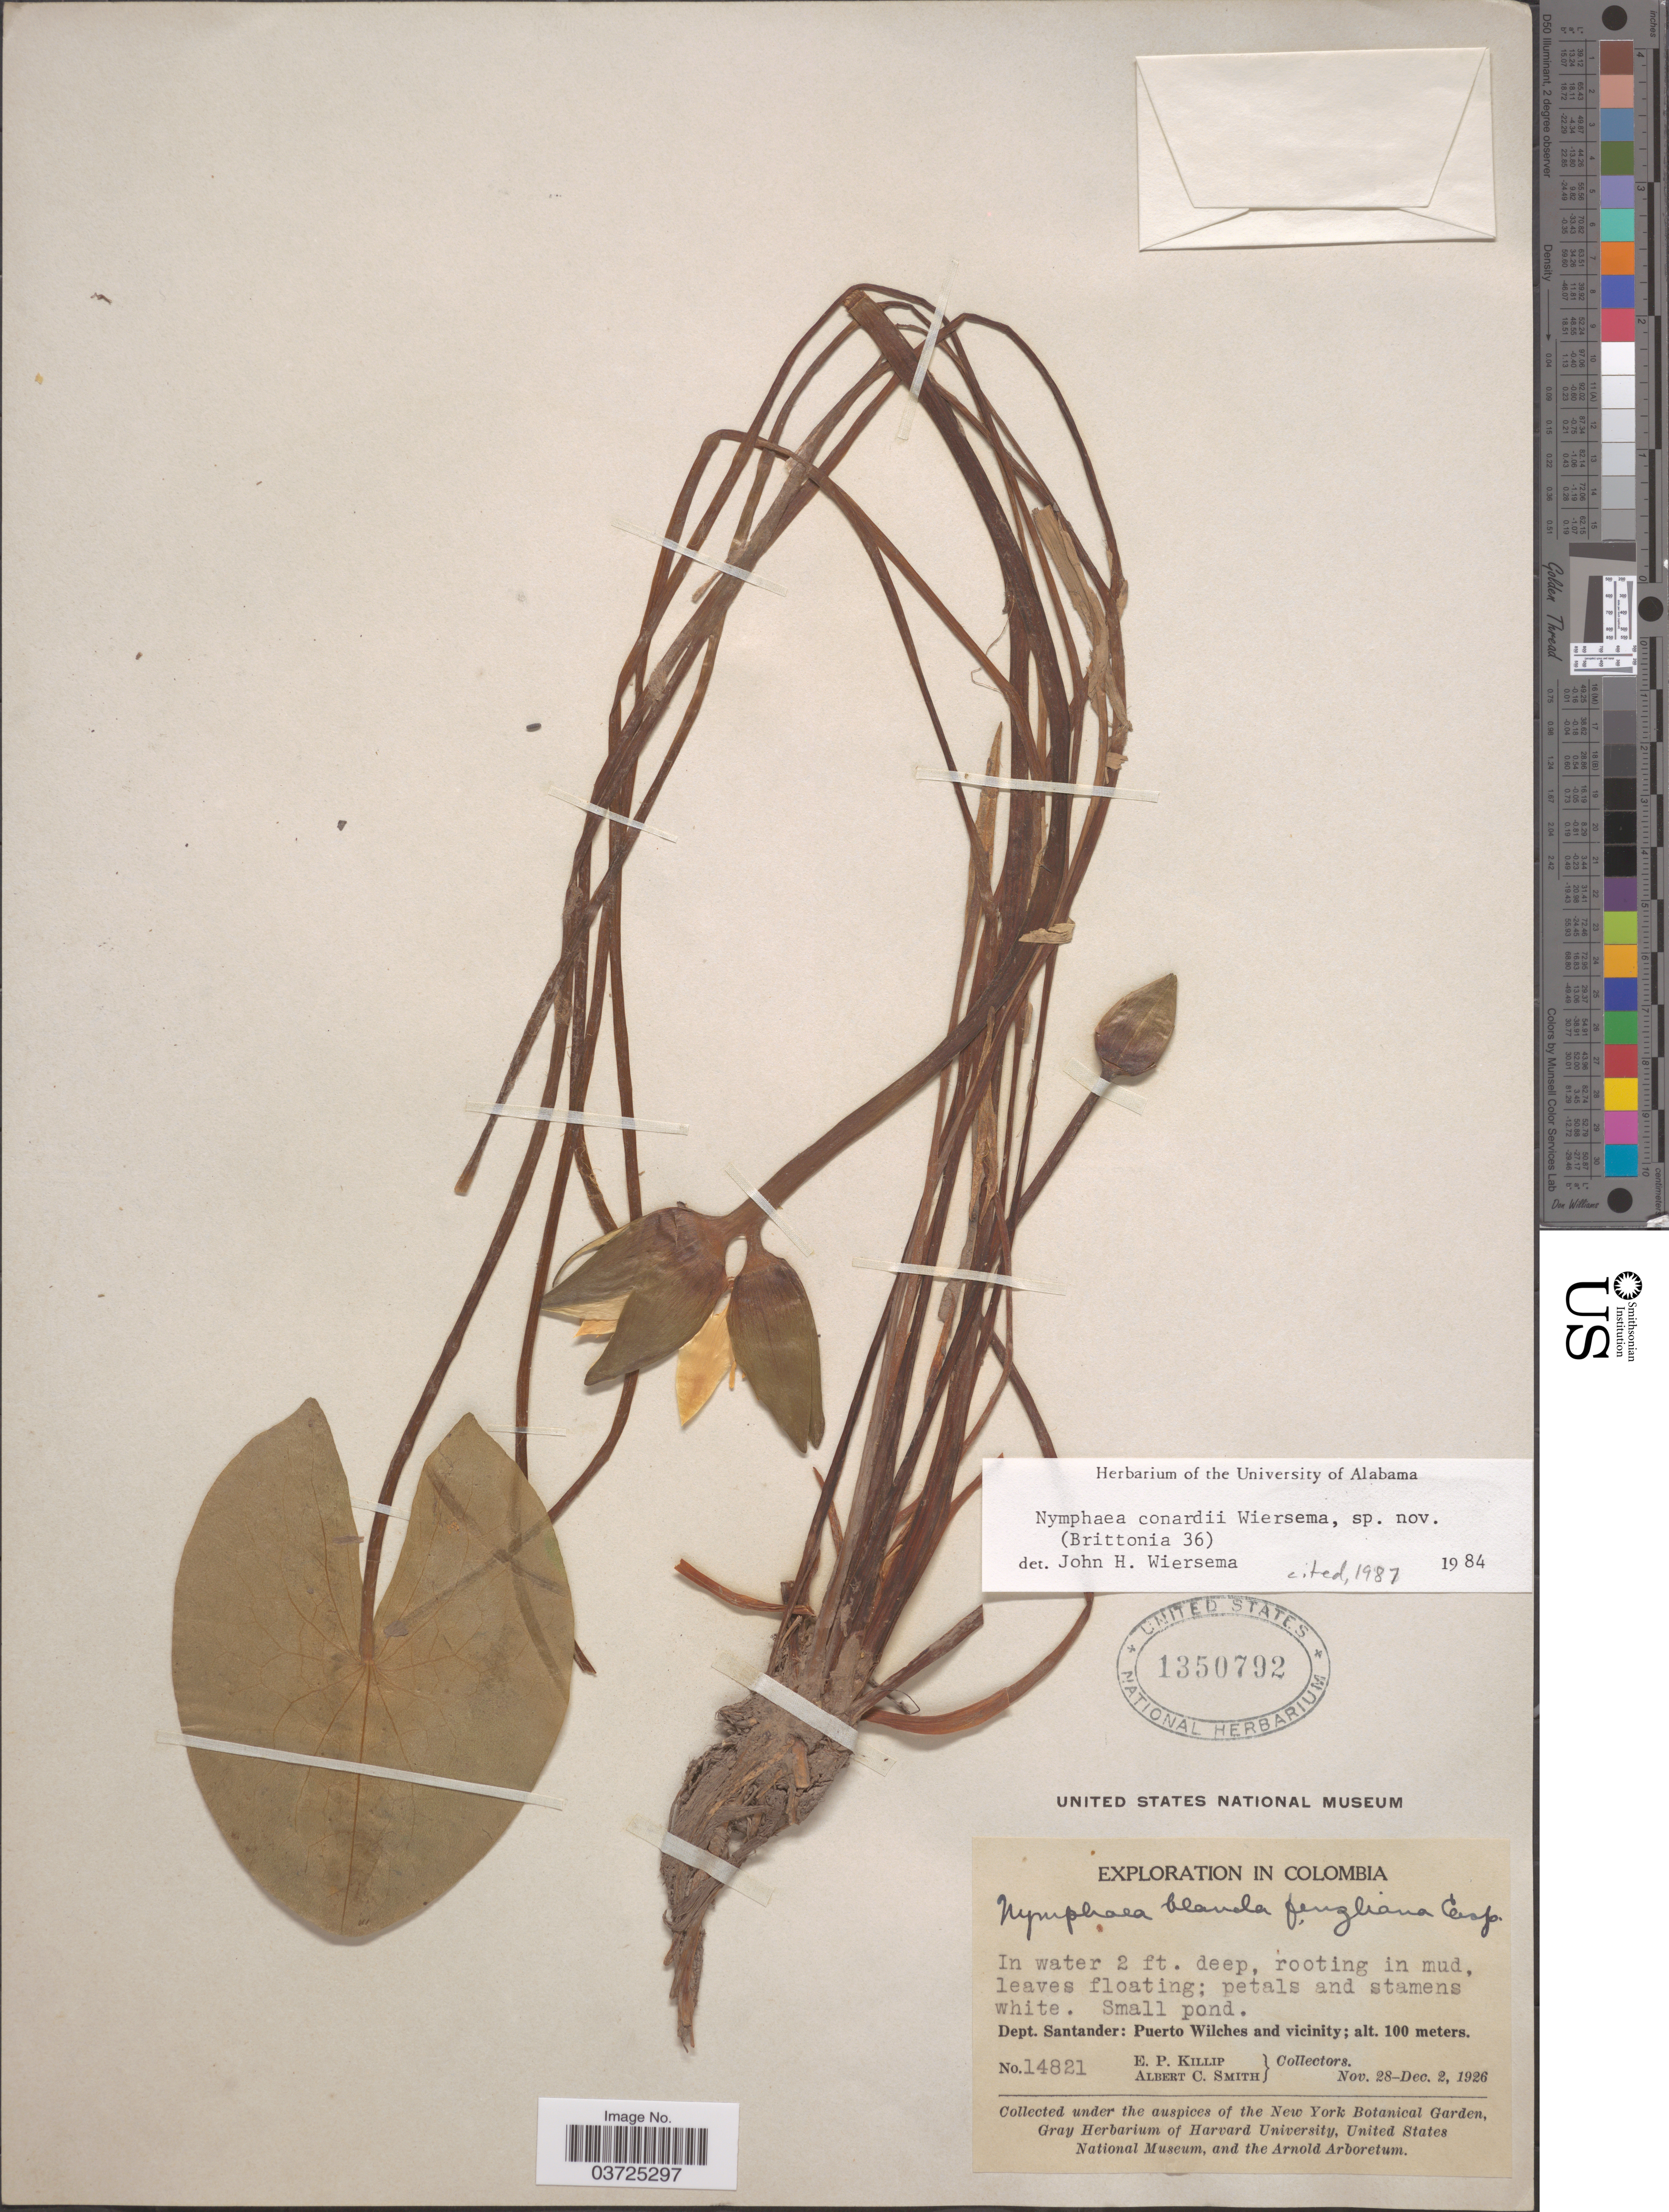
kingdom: Plantae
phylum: Tracheophyta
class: Magnoliopsida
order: Nymphaeales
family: Nymphaeaceae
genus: Nymphaea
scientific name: Nymphaea conardii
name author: Wiersema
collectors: E. P. Killip & A. C. Smith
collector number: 14821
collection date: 1926-11-28/1926-12-02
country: Colombia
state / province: Santander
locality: Dept. Santander: Puerto Wilhes and vicinity.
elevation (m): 100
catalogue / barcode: US 1350792